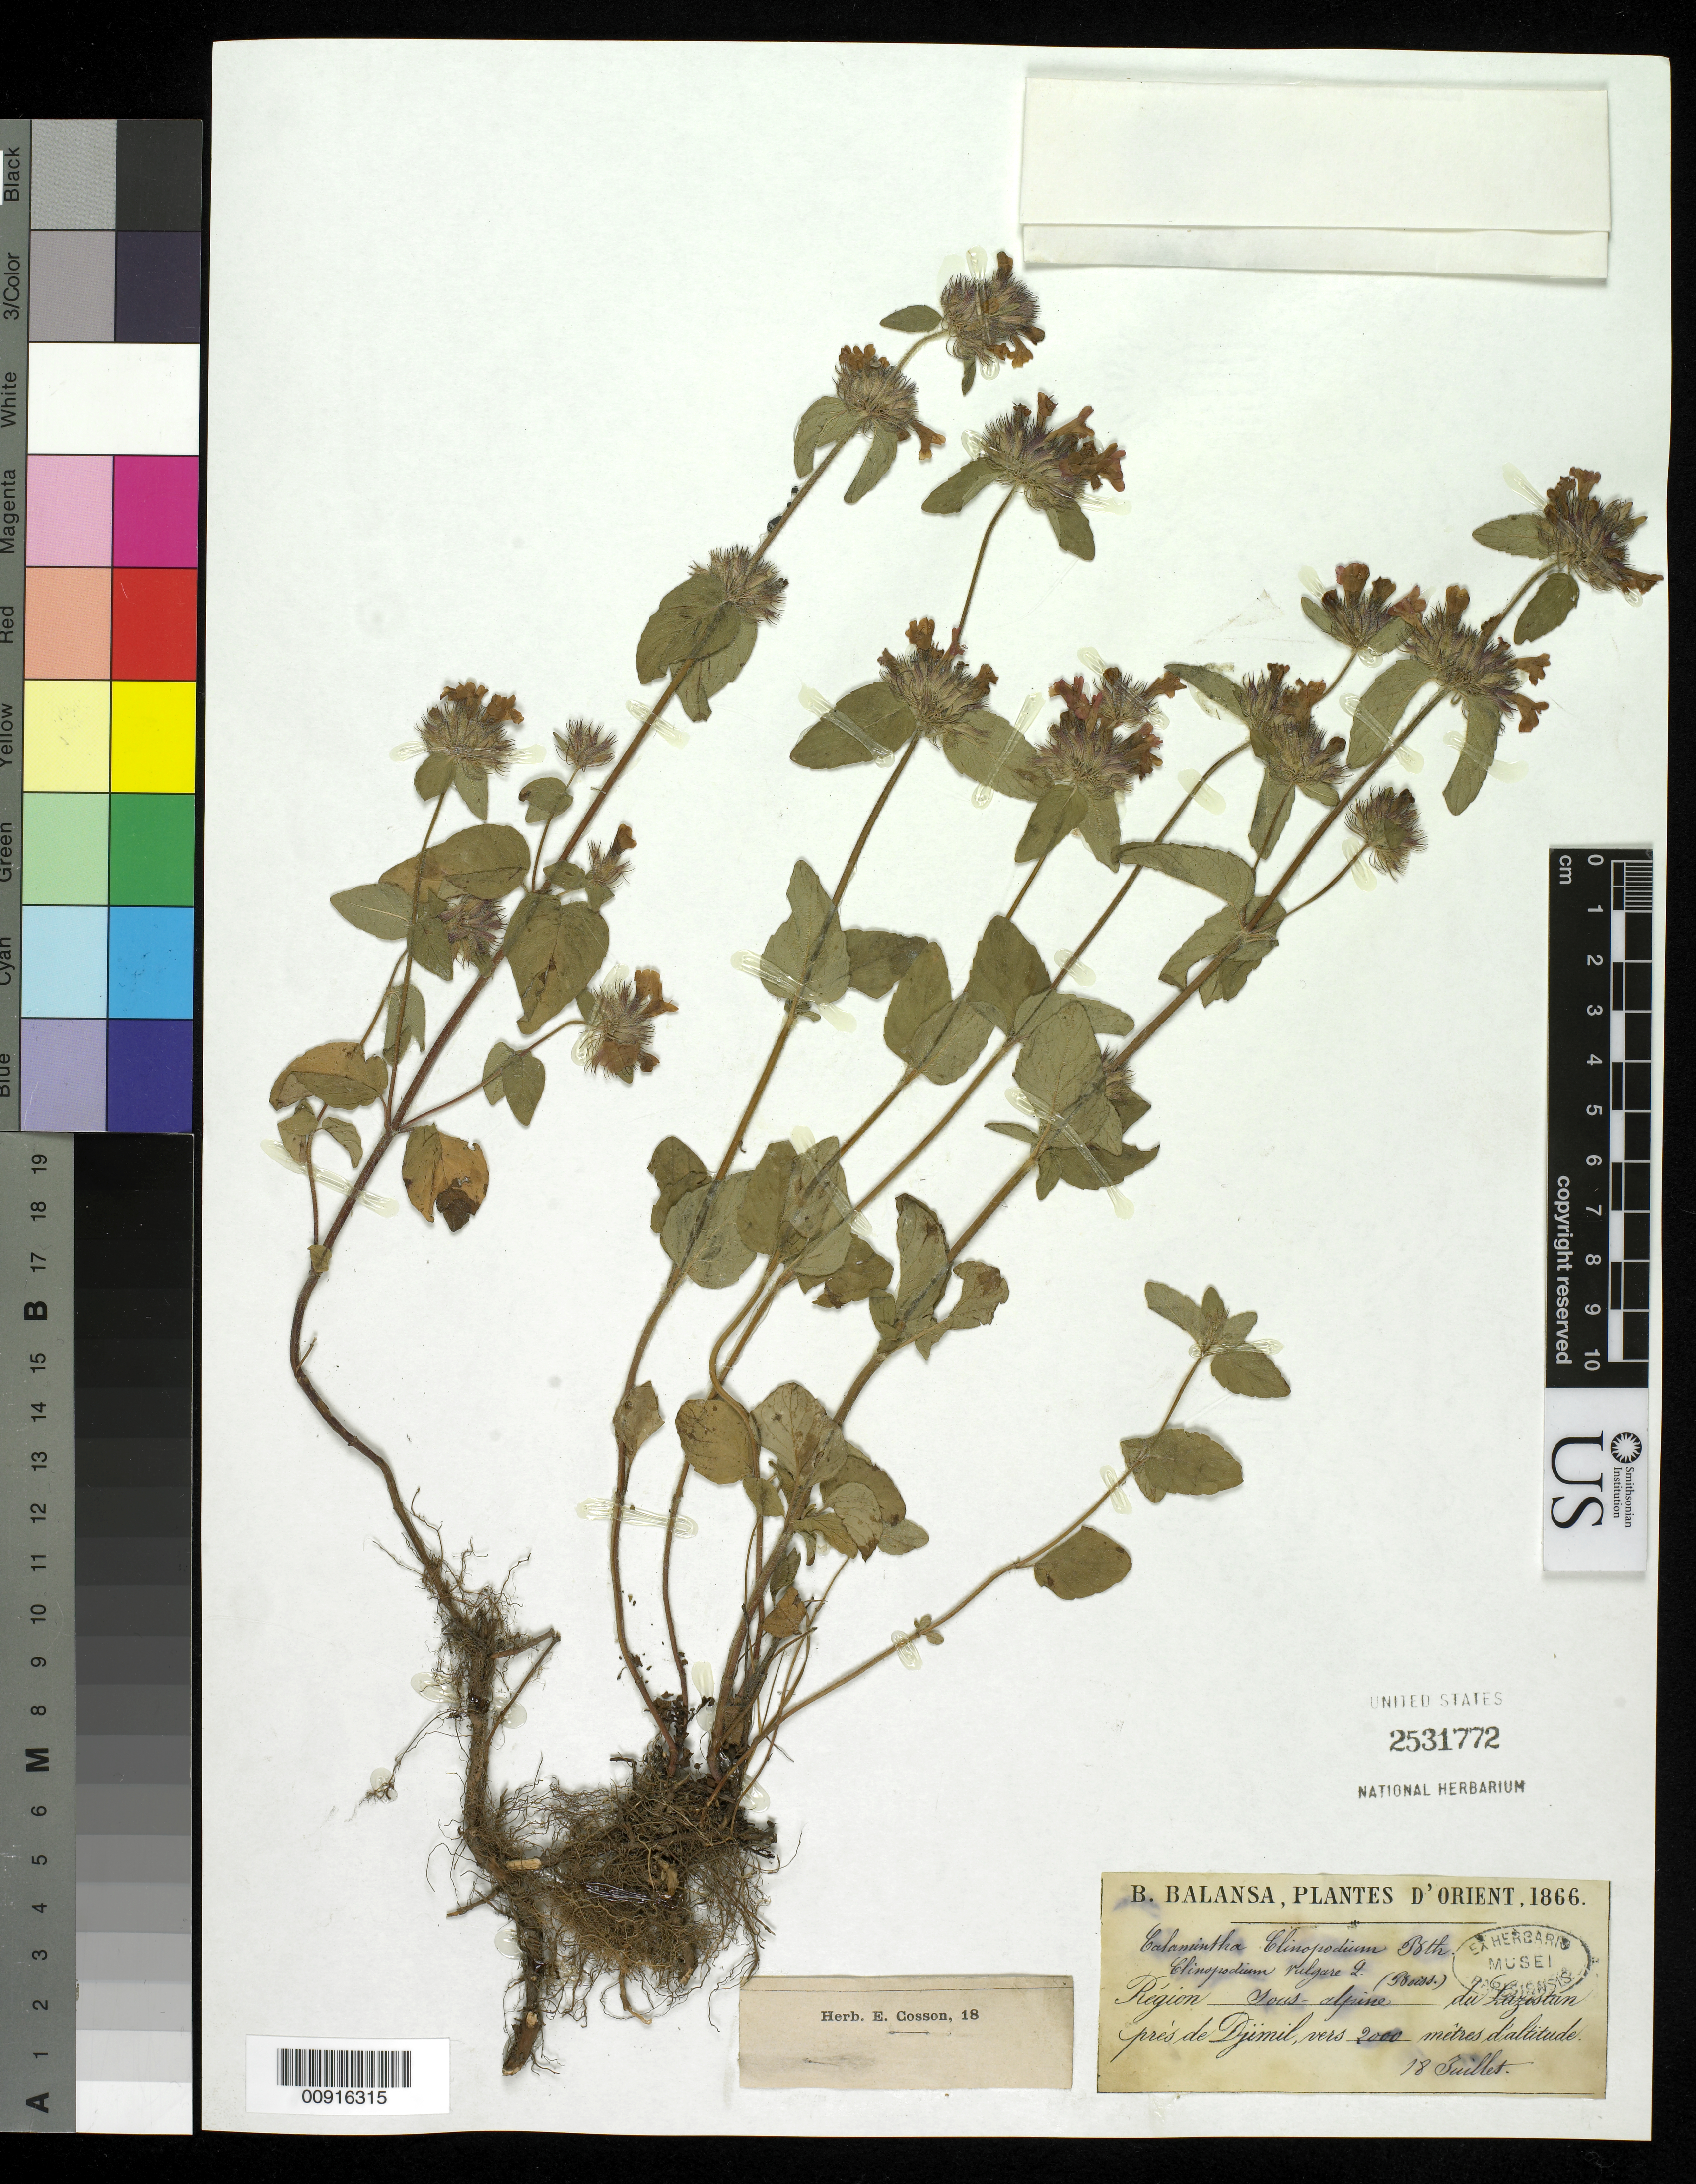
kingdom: Plantae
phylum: Tracheophyta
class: Magnoliopsida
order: Lamiales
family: Lamiaceae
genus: Calamintha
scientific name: Calamintha clinopodium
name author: (Vest) Spenn.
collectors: B. Balansa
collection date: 1866-07-18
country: Turkey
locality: pres de Djimil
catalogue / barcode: US 2531772